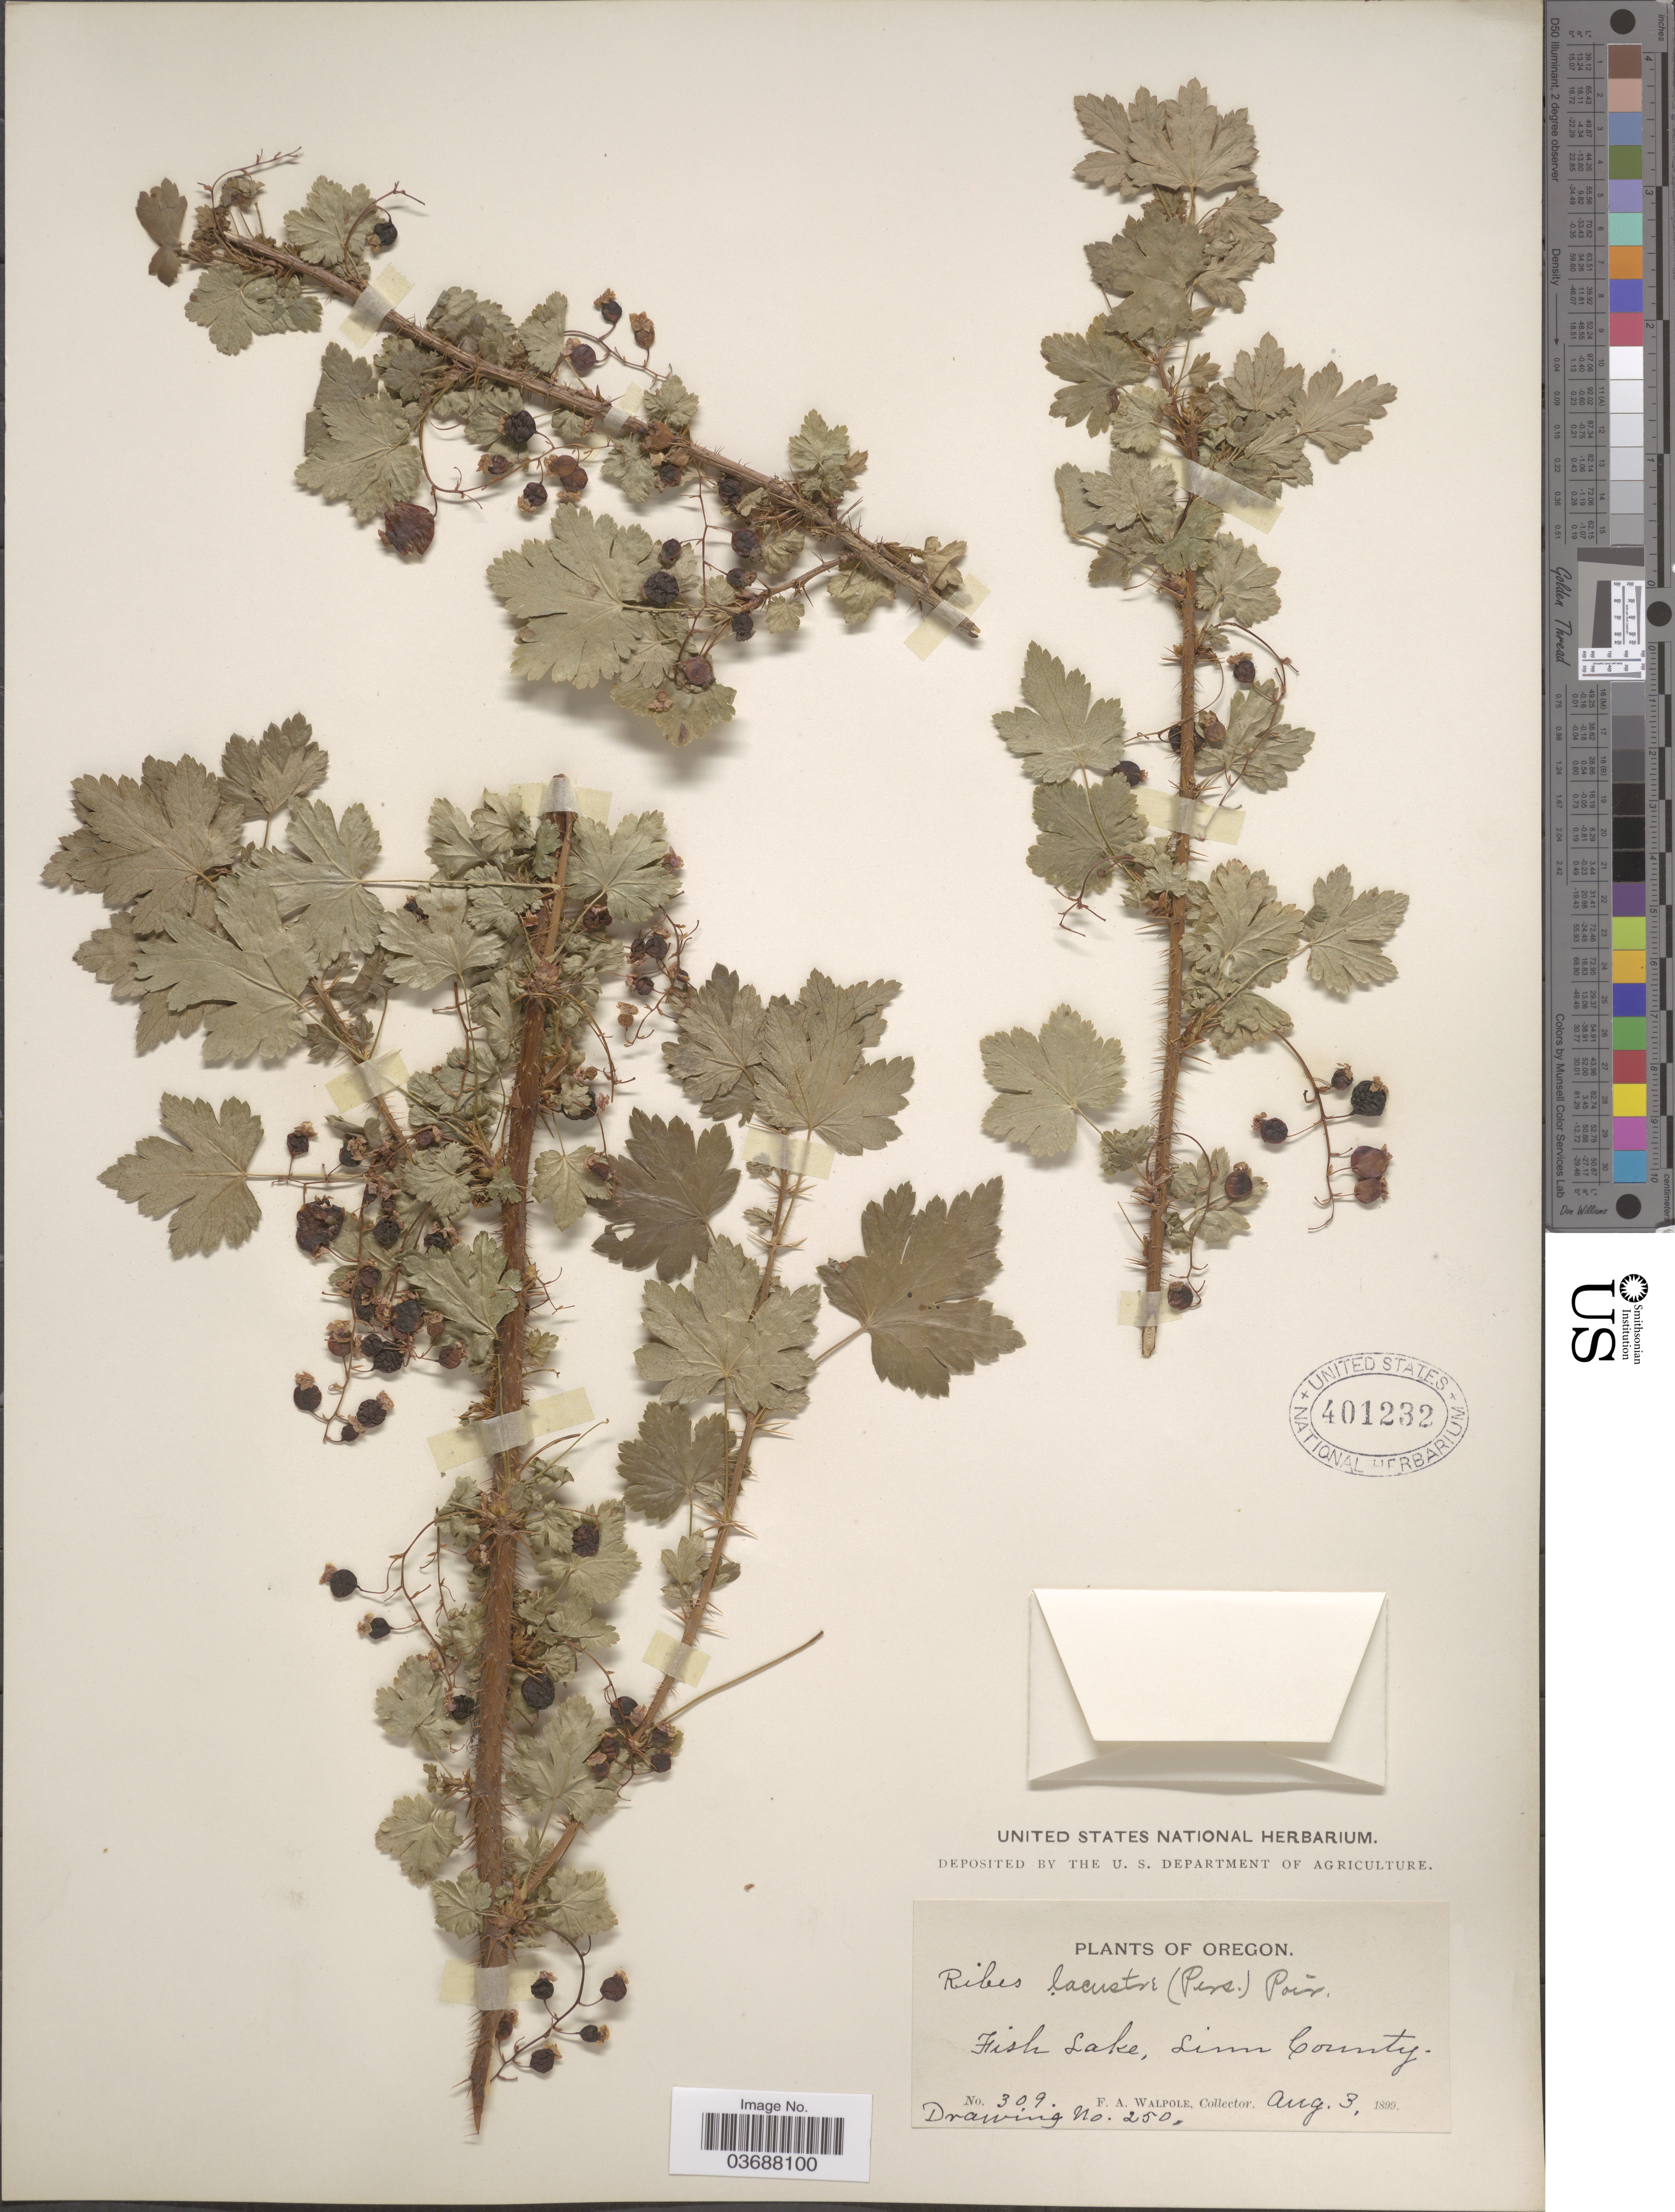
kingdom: Plantae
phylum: Tracheophyta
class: Magnoliopsida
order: Saxifragales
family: Grossulariaceae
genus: Ribes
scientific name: Ribes lacustre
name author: (Pers.) Poir.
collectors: F. Walpole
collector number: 309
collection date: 1899-08-03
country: United States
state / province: Oregon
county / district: Linn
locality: Fish Lake, Linn County.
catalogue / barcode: US 401232